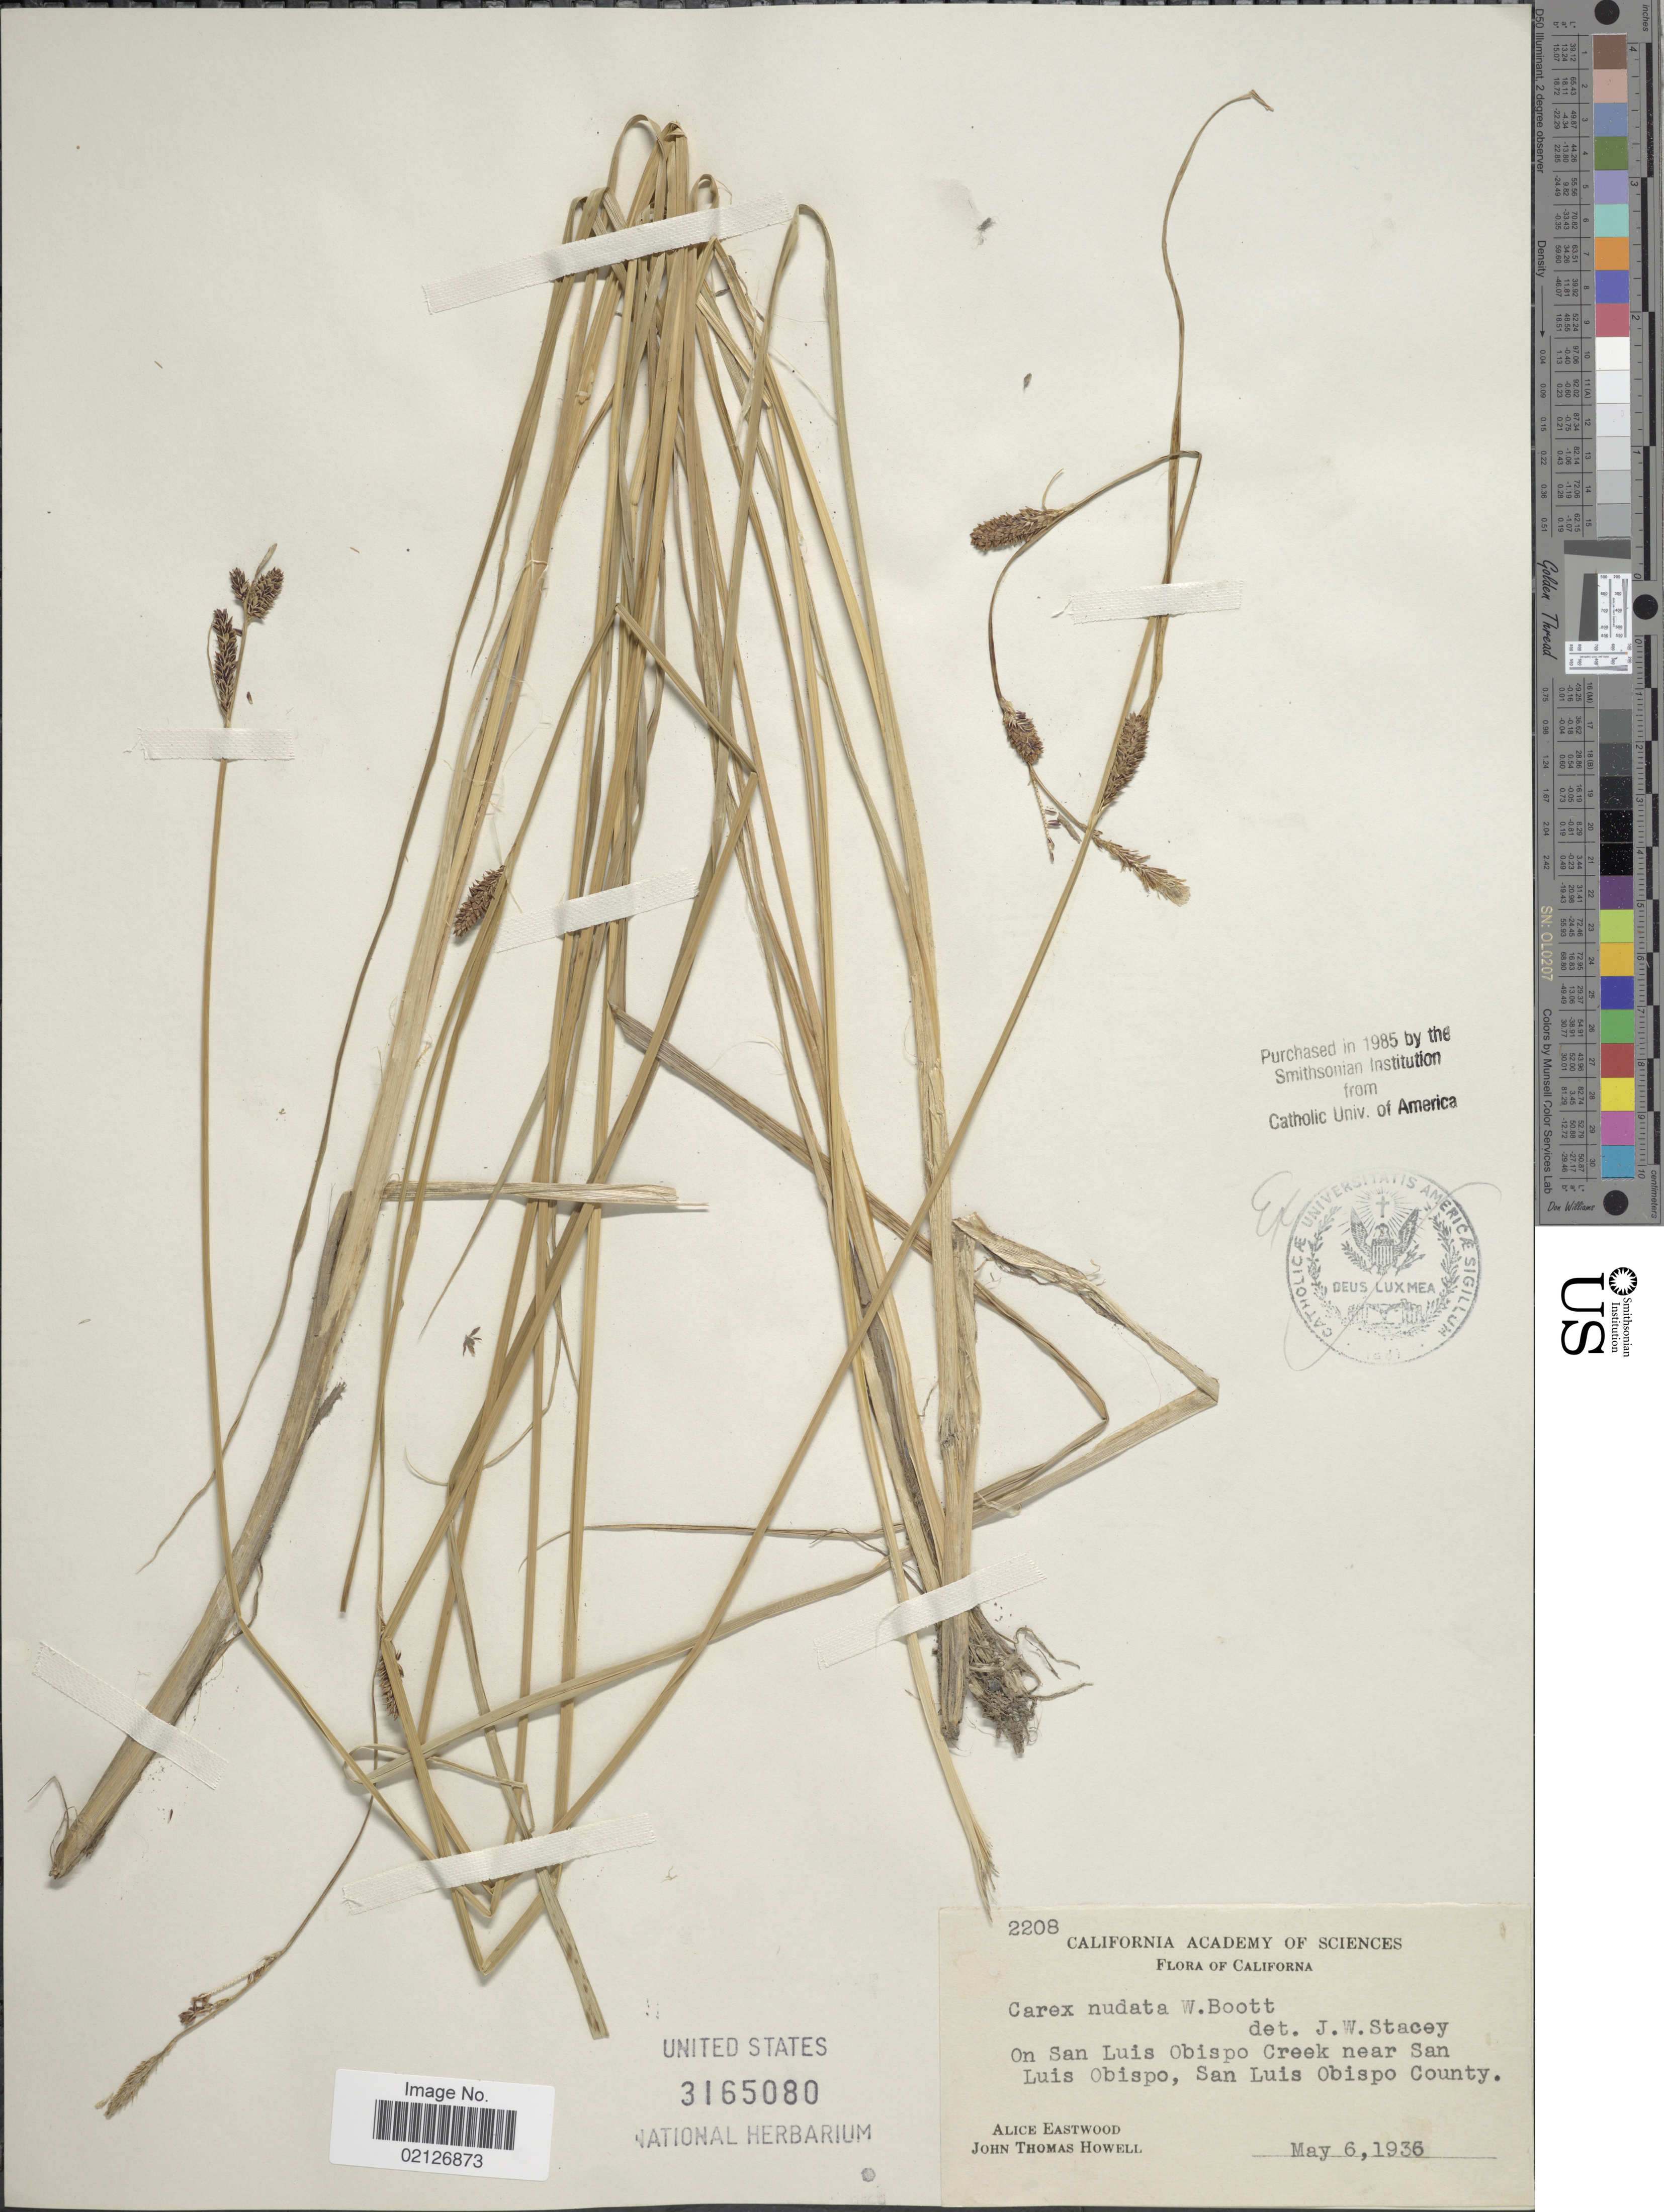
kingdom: Plantae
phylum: Tracheophyta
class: Liliopsida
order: Poales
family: Cyperaceae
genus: Carex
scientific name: Carex nudata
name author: W. Boott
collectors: A. Eastwood & J. T. Howell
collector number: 2208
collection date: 1936-05-06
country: United States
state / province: California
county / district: San Luis Obispo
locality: On San Luis Obispo Creek near San Luis Obispo, San Luis Obispo County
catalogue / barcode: US 3165080